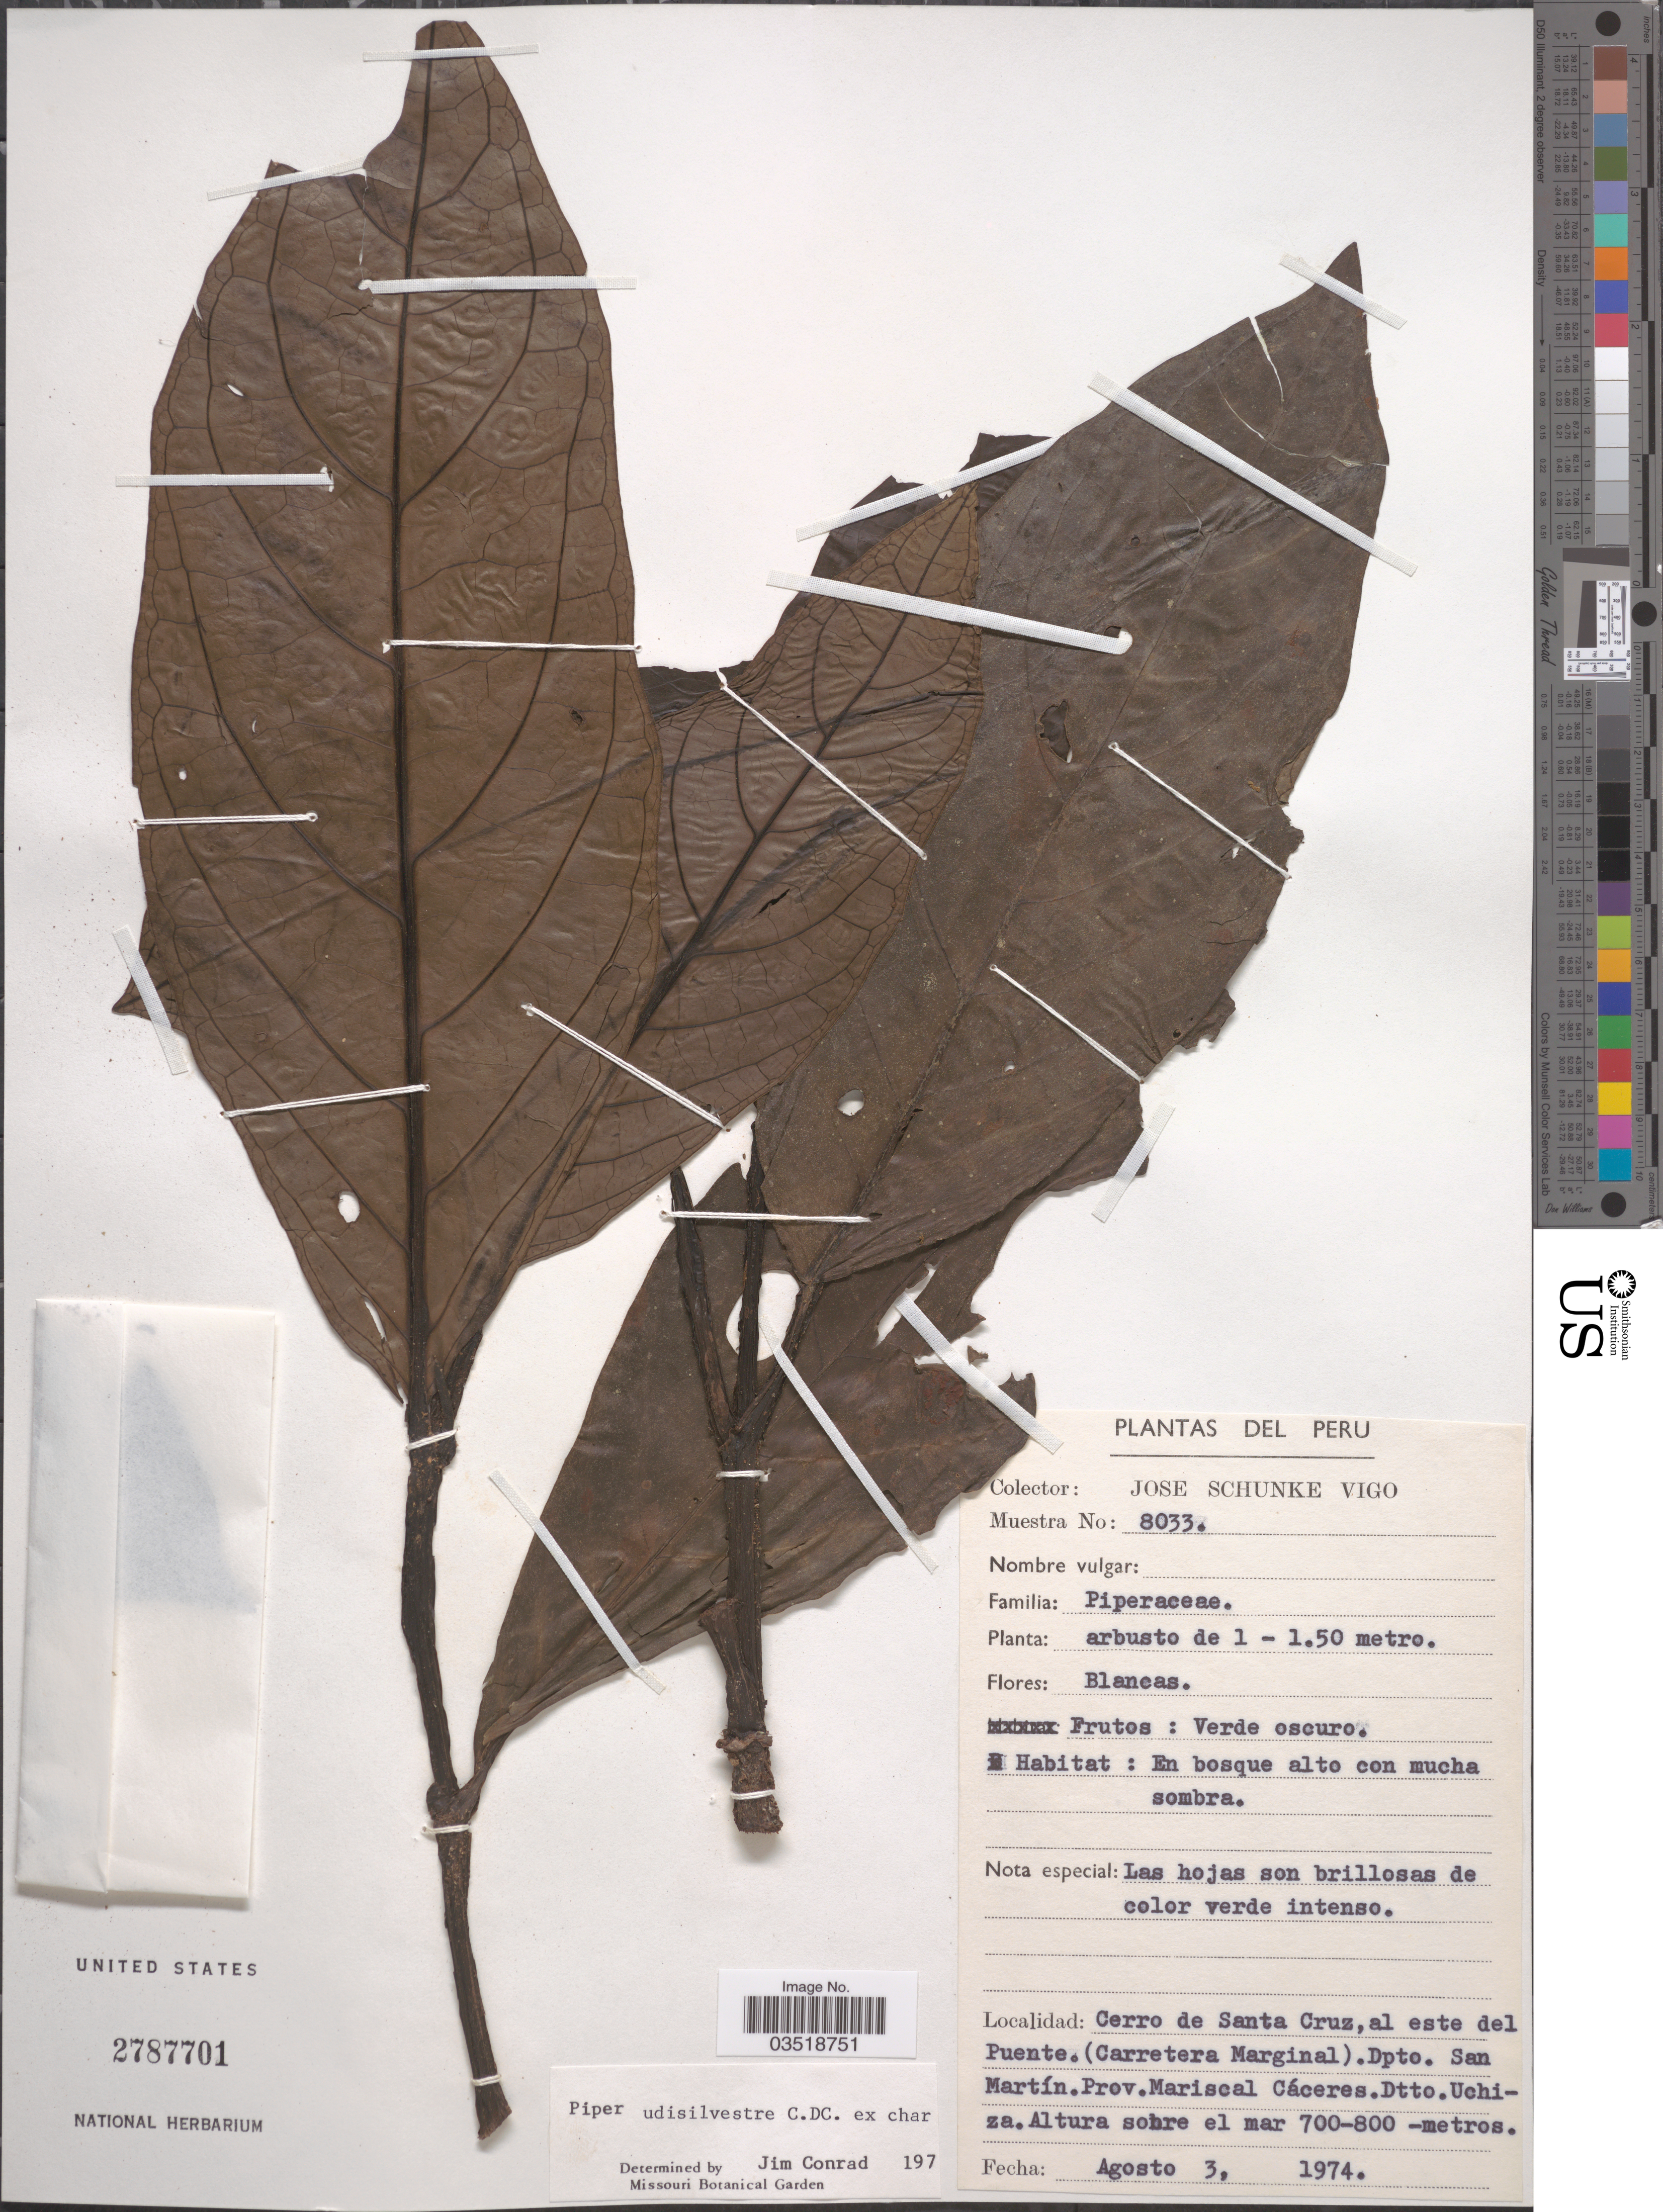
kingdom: Plantae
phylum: Tracheophyta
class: Magnoliopsida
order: Piperales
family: Piperaceae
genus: Piper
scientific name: Piper udisilvestre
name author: C. DC.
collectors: J. Schunke Vigo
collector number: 8033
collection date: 1974-08-03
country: Peru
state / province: San Martín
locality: Cerro de Santa Cruz, al este del Puente. (Carretera Marginal). Dpto. San Martín. Prov. Mariscal Cáceres. Dtto. Uchiza.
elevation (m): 700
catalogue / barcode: US 2787701